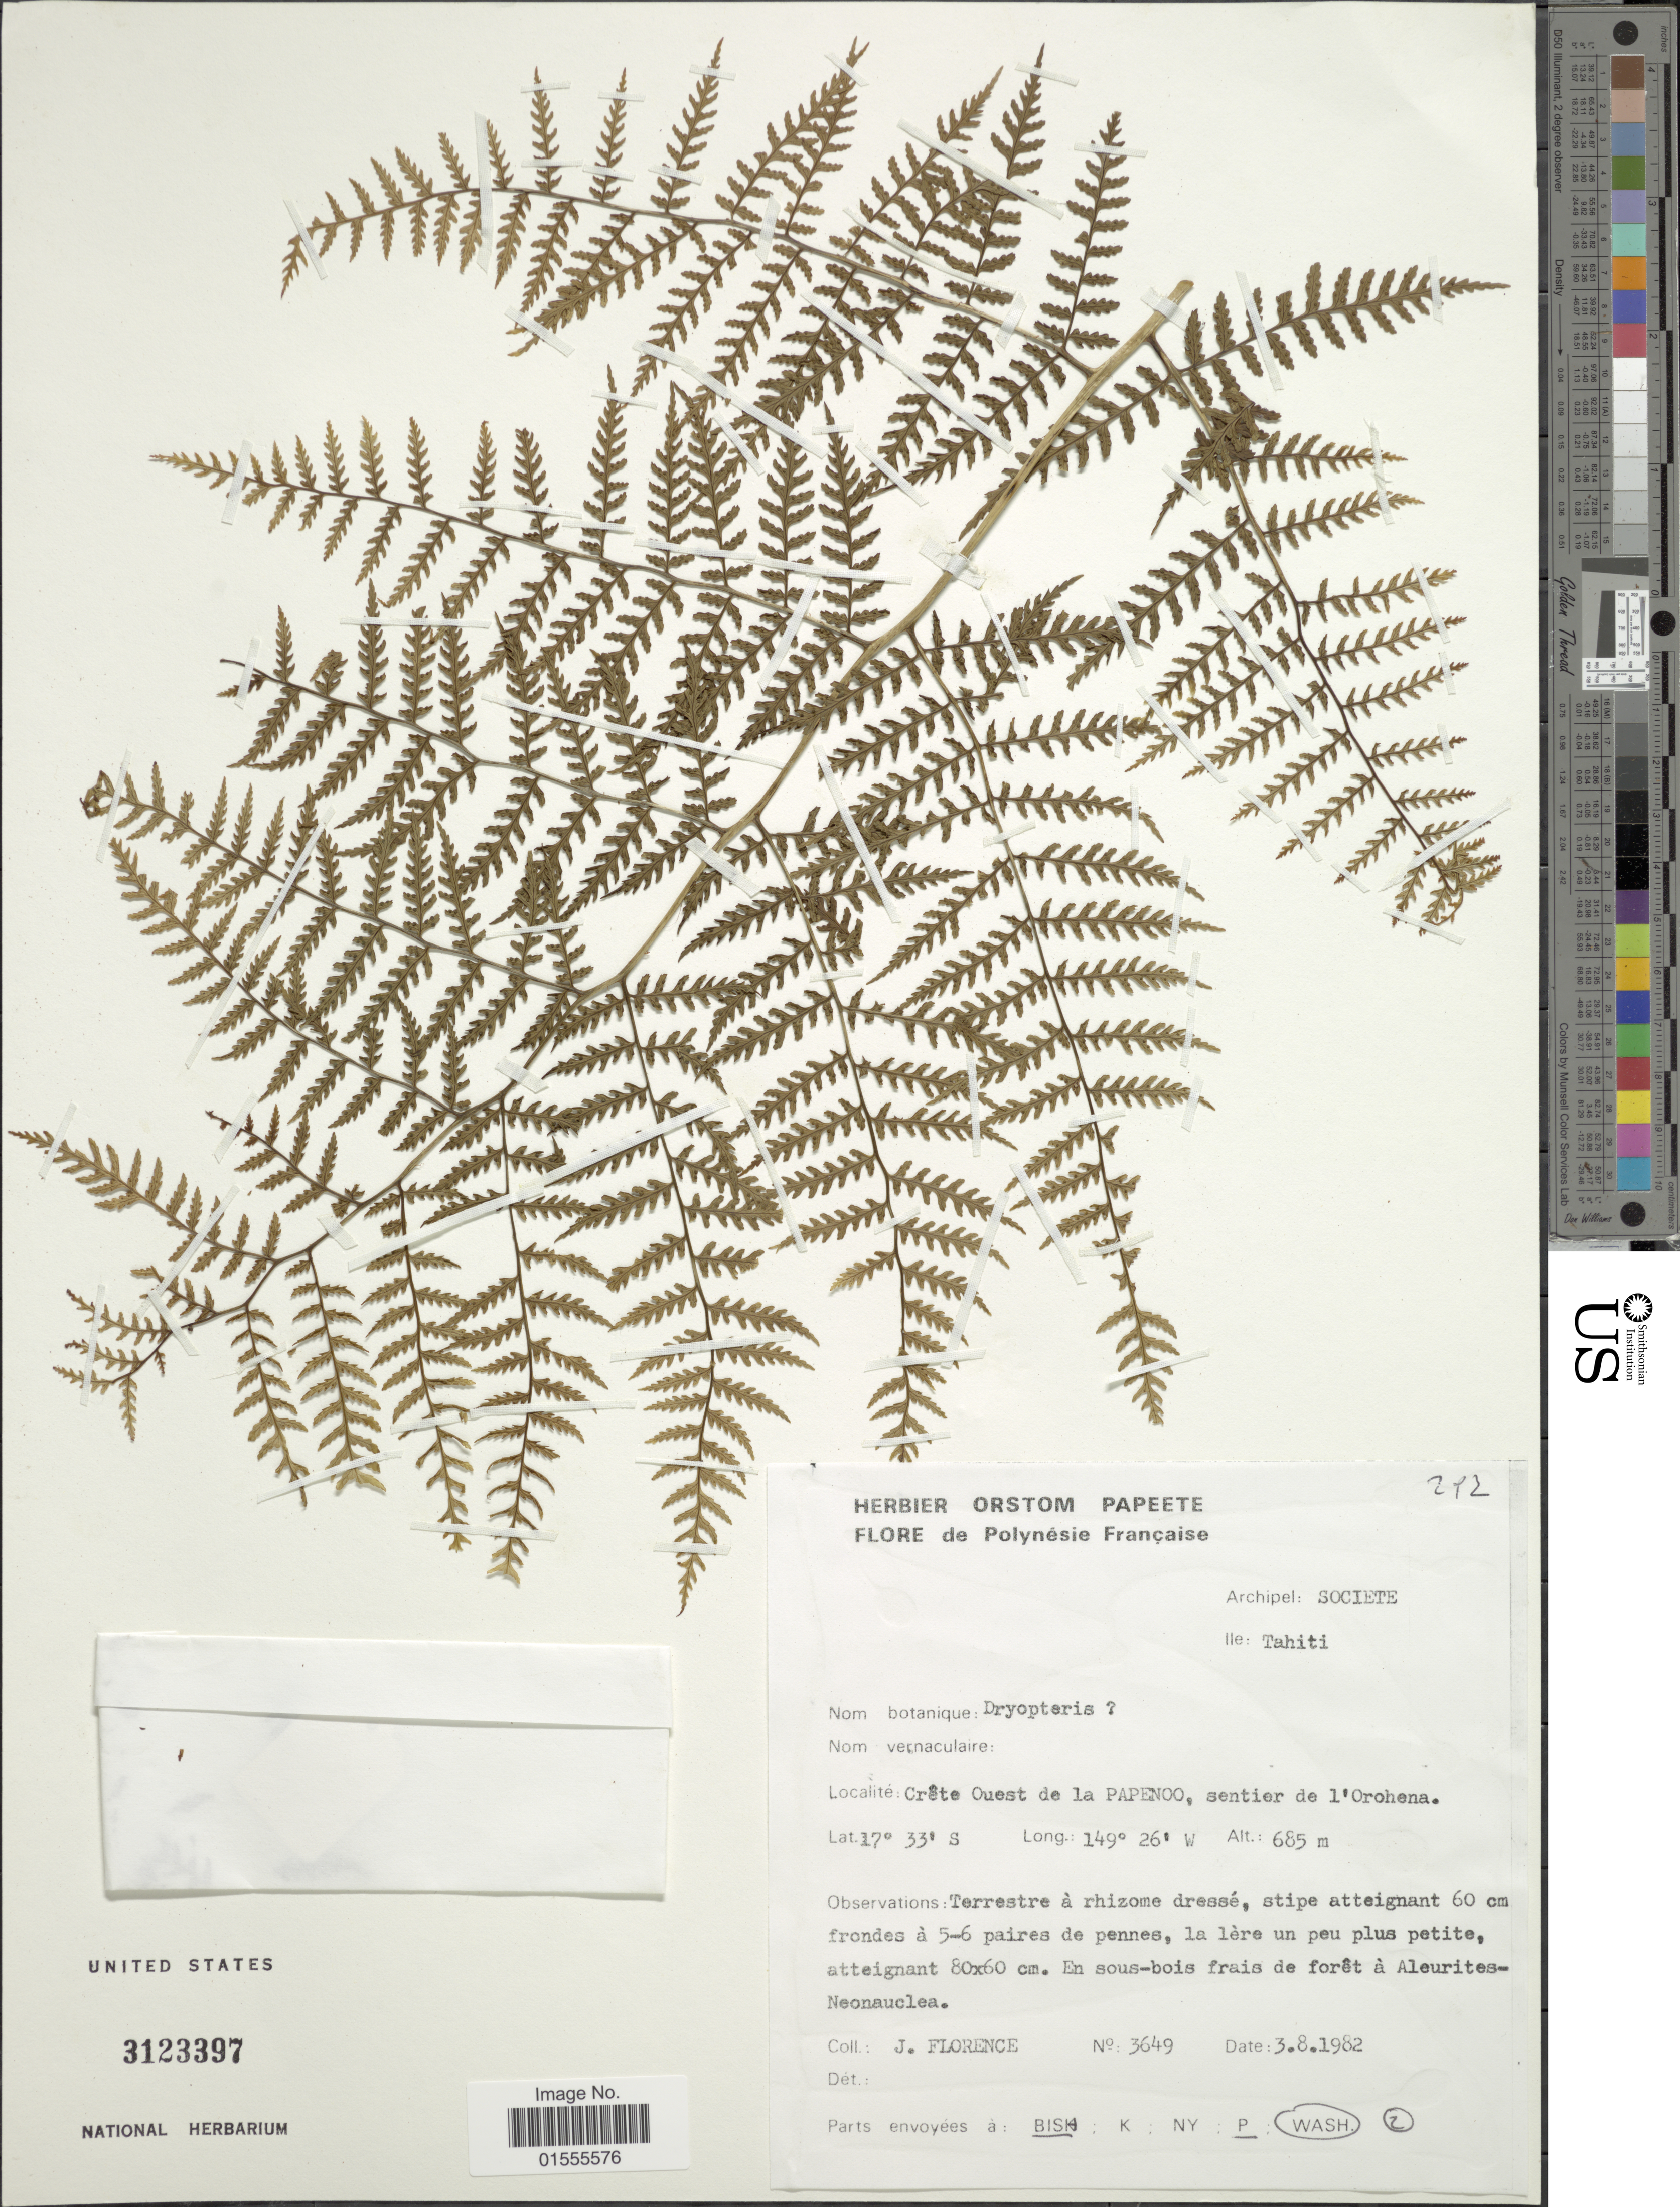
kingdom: Plantae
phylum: Tracheophyta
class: Polypodiopsida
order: Polypodiales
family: Dryopteridaceae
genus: Dryopteris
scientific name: Dryopteris dicksonioides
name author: (Mett. ex Kuhn) Copel.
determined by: Florence, J.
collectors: J. Florence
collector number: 3649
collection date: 1982-08-03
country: French Polynesia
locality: Archipel: Society, Ile: Tahiti, Crête Ouest de la Papenoo, sentier de l'Orohena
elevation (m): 685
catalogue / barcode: US 3123397